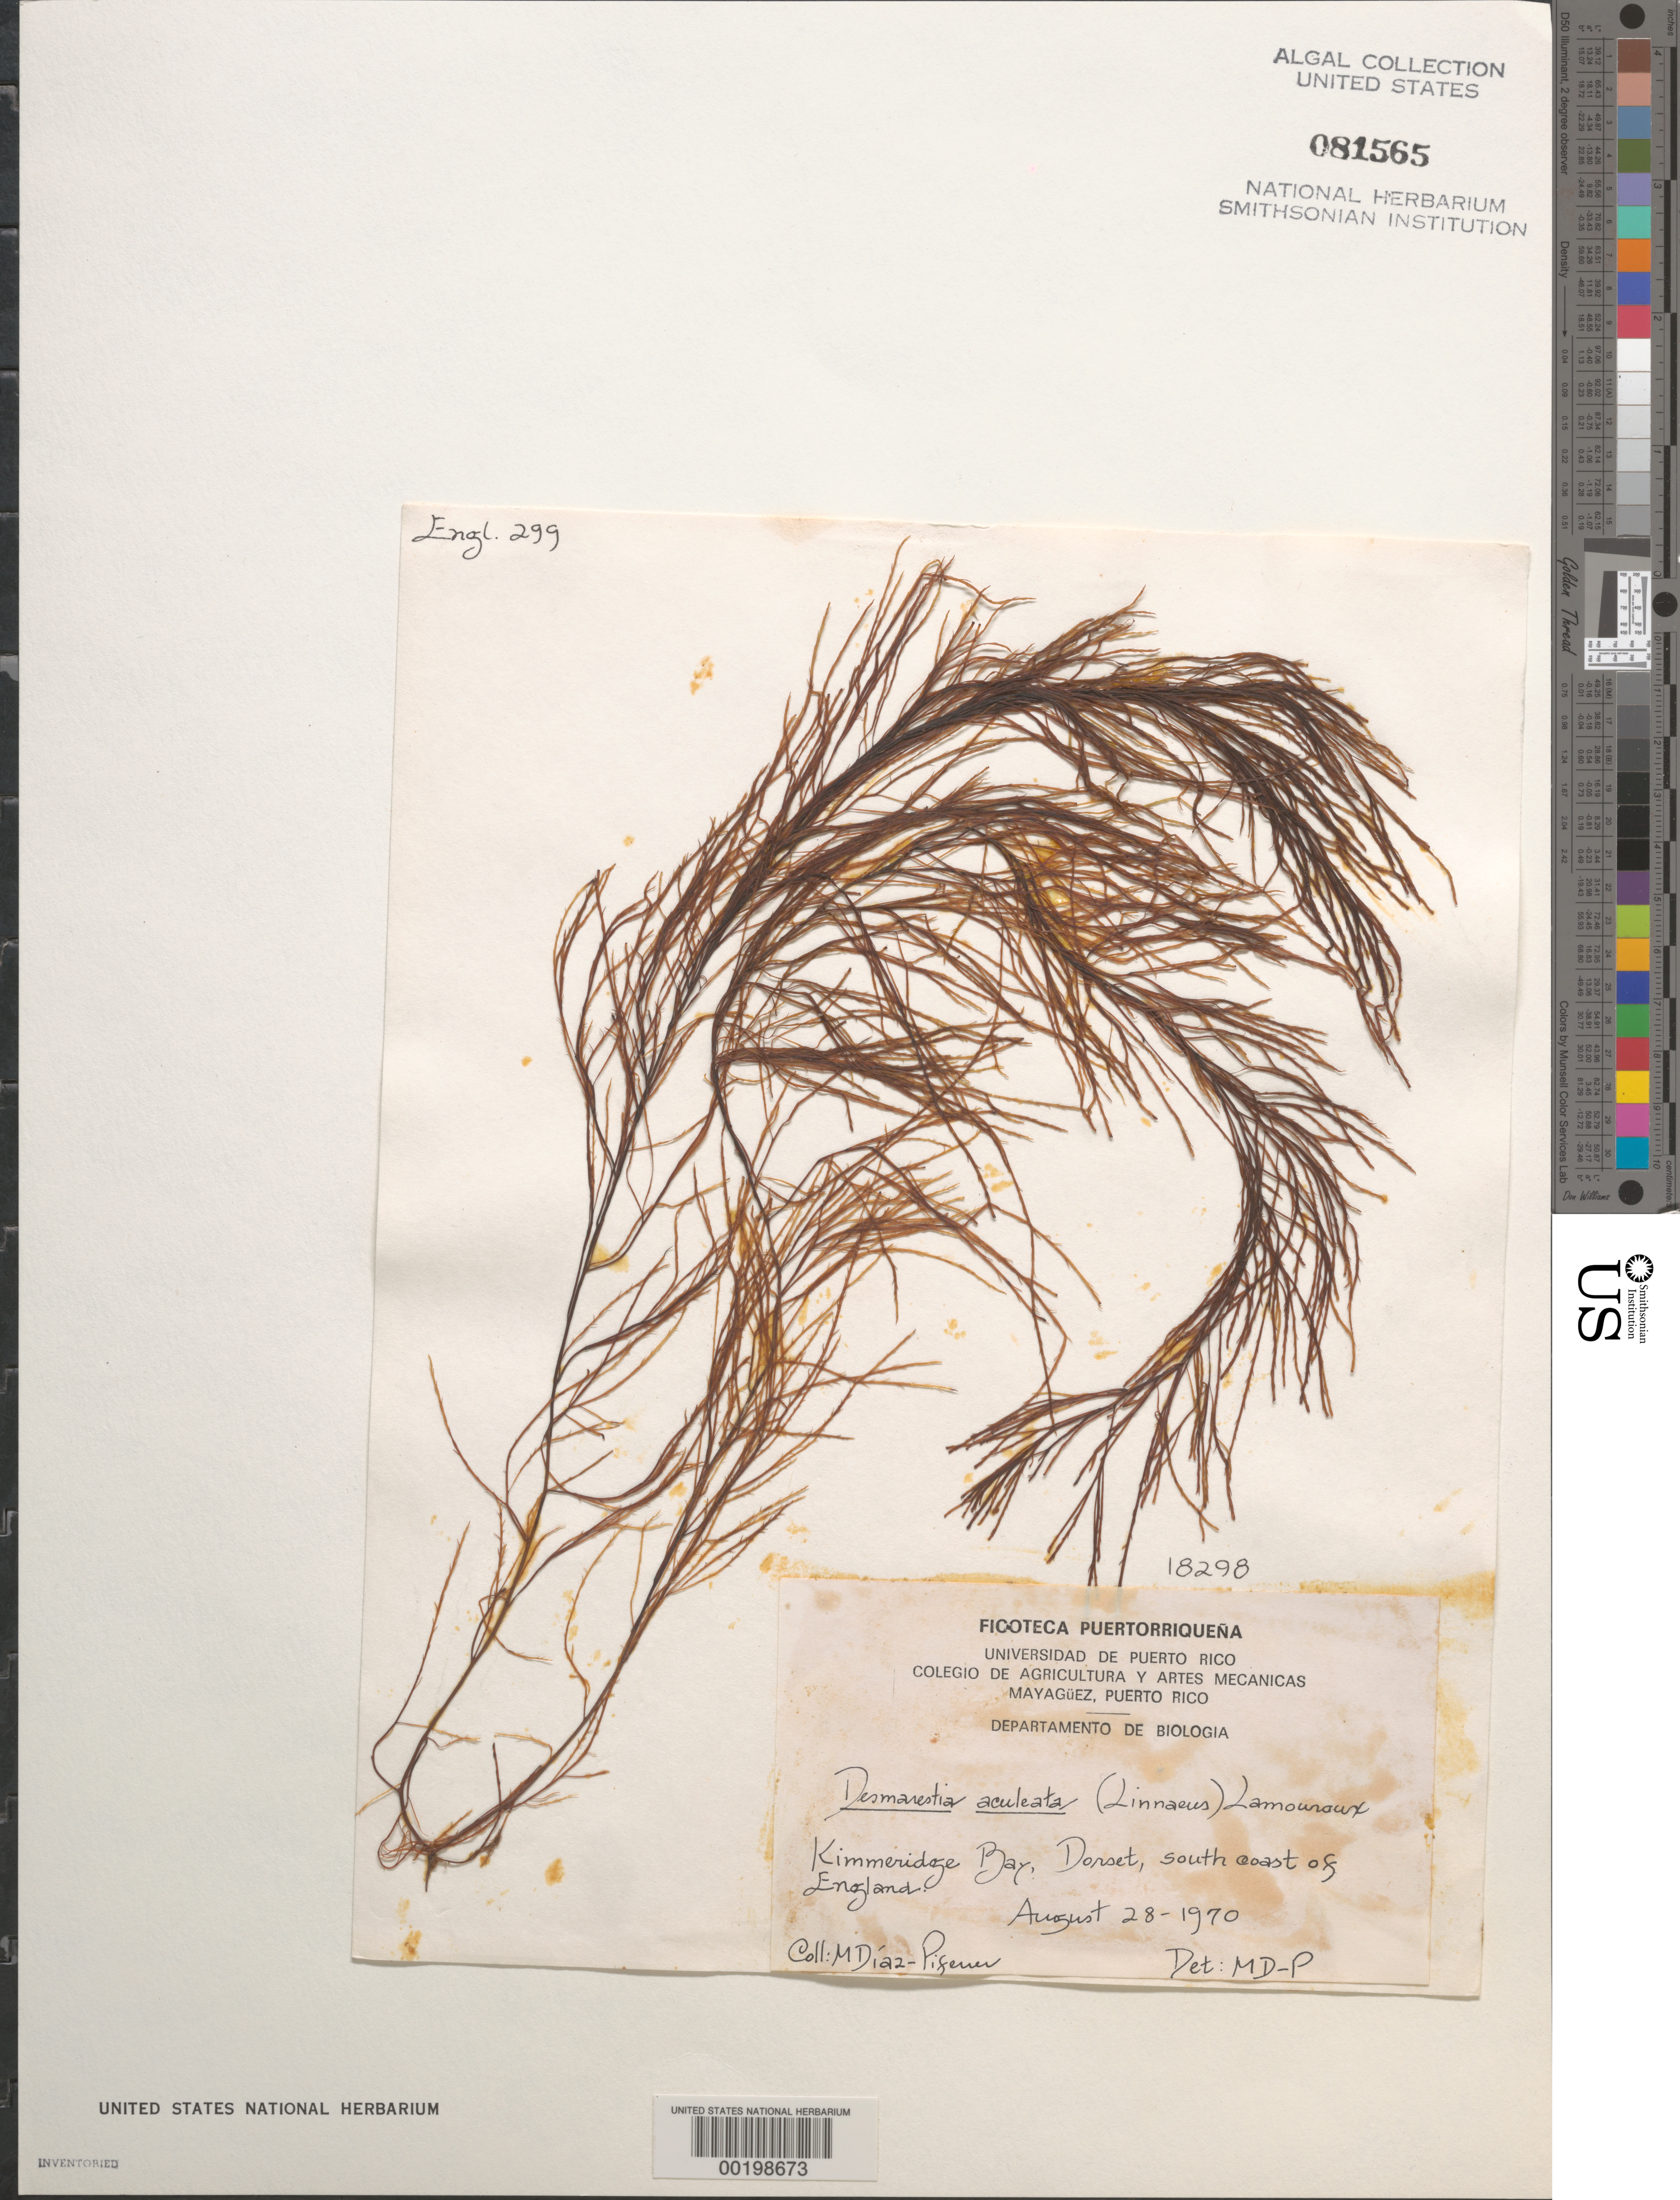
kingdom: Chromista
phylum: Ochrophyta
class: Phaeophyceae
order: Desmarestiales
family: Desmarestiaceae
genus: Desmarestia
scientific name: Desmarestia aculeata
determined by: Diaz-Piferrer, M.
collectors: M. Diaz-Piferrer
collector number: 18298 & ENGL. 299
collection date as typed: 28 Aug 1970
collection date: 1970-08-28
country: United Kingdom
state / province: England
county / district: Dorset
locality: Kimmeridge Bay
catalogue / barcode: US 81565